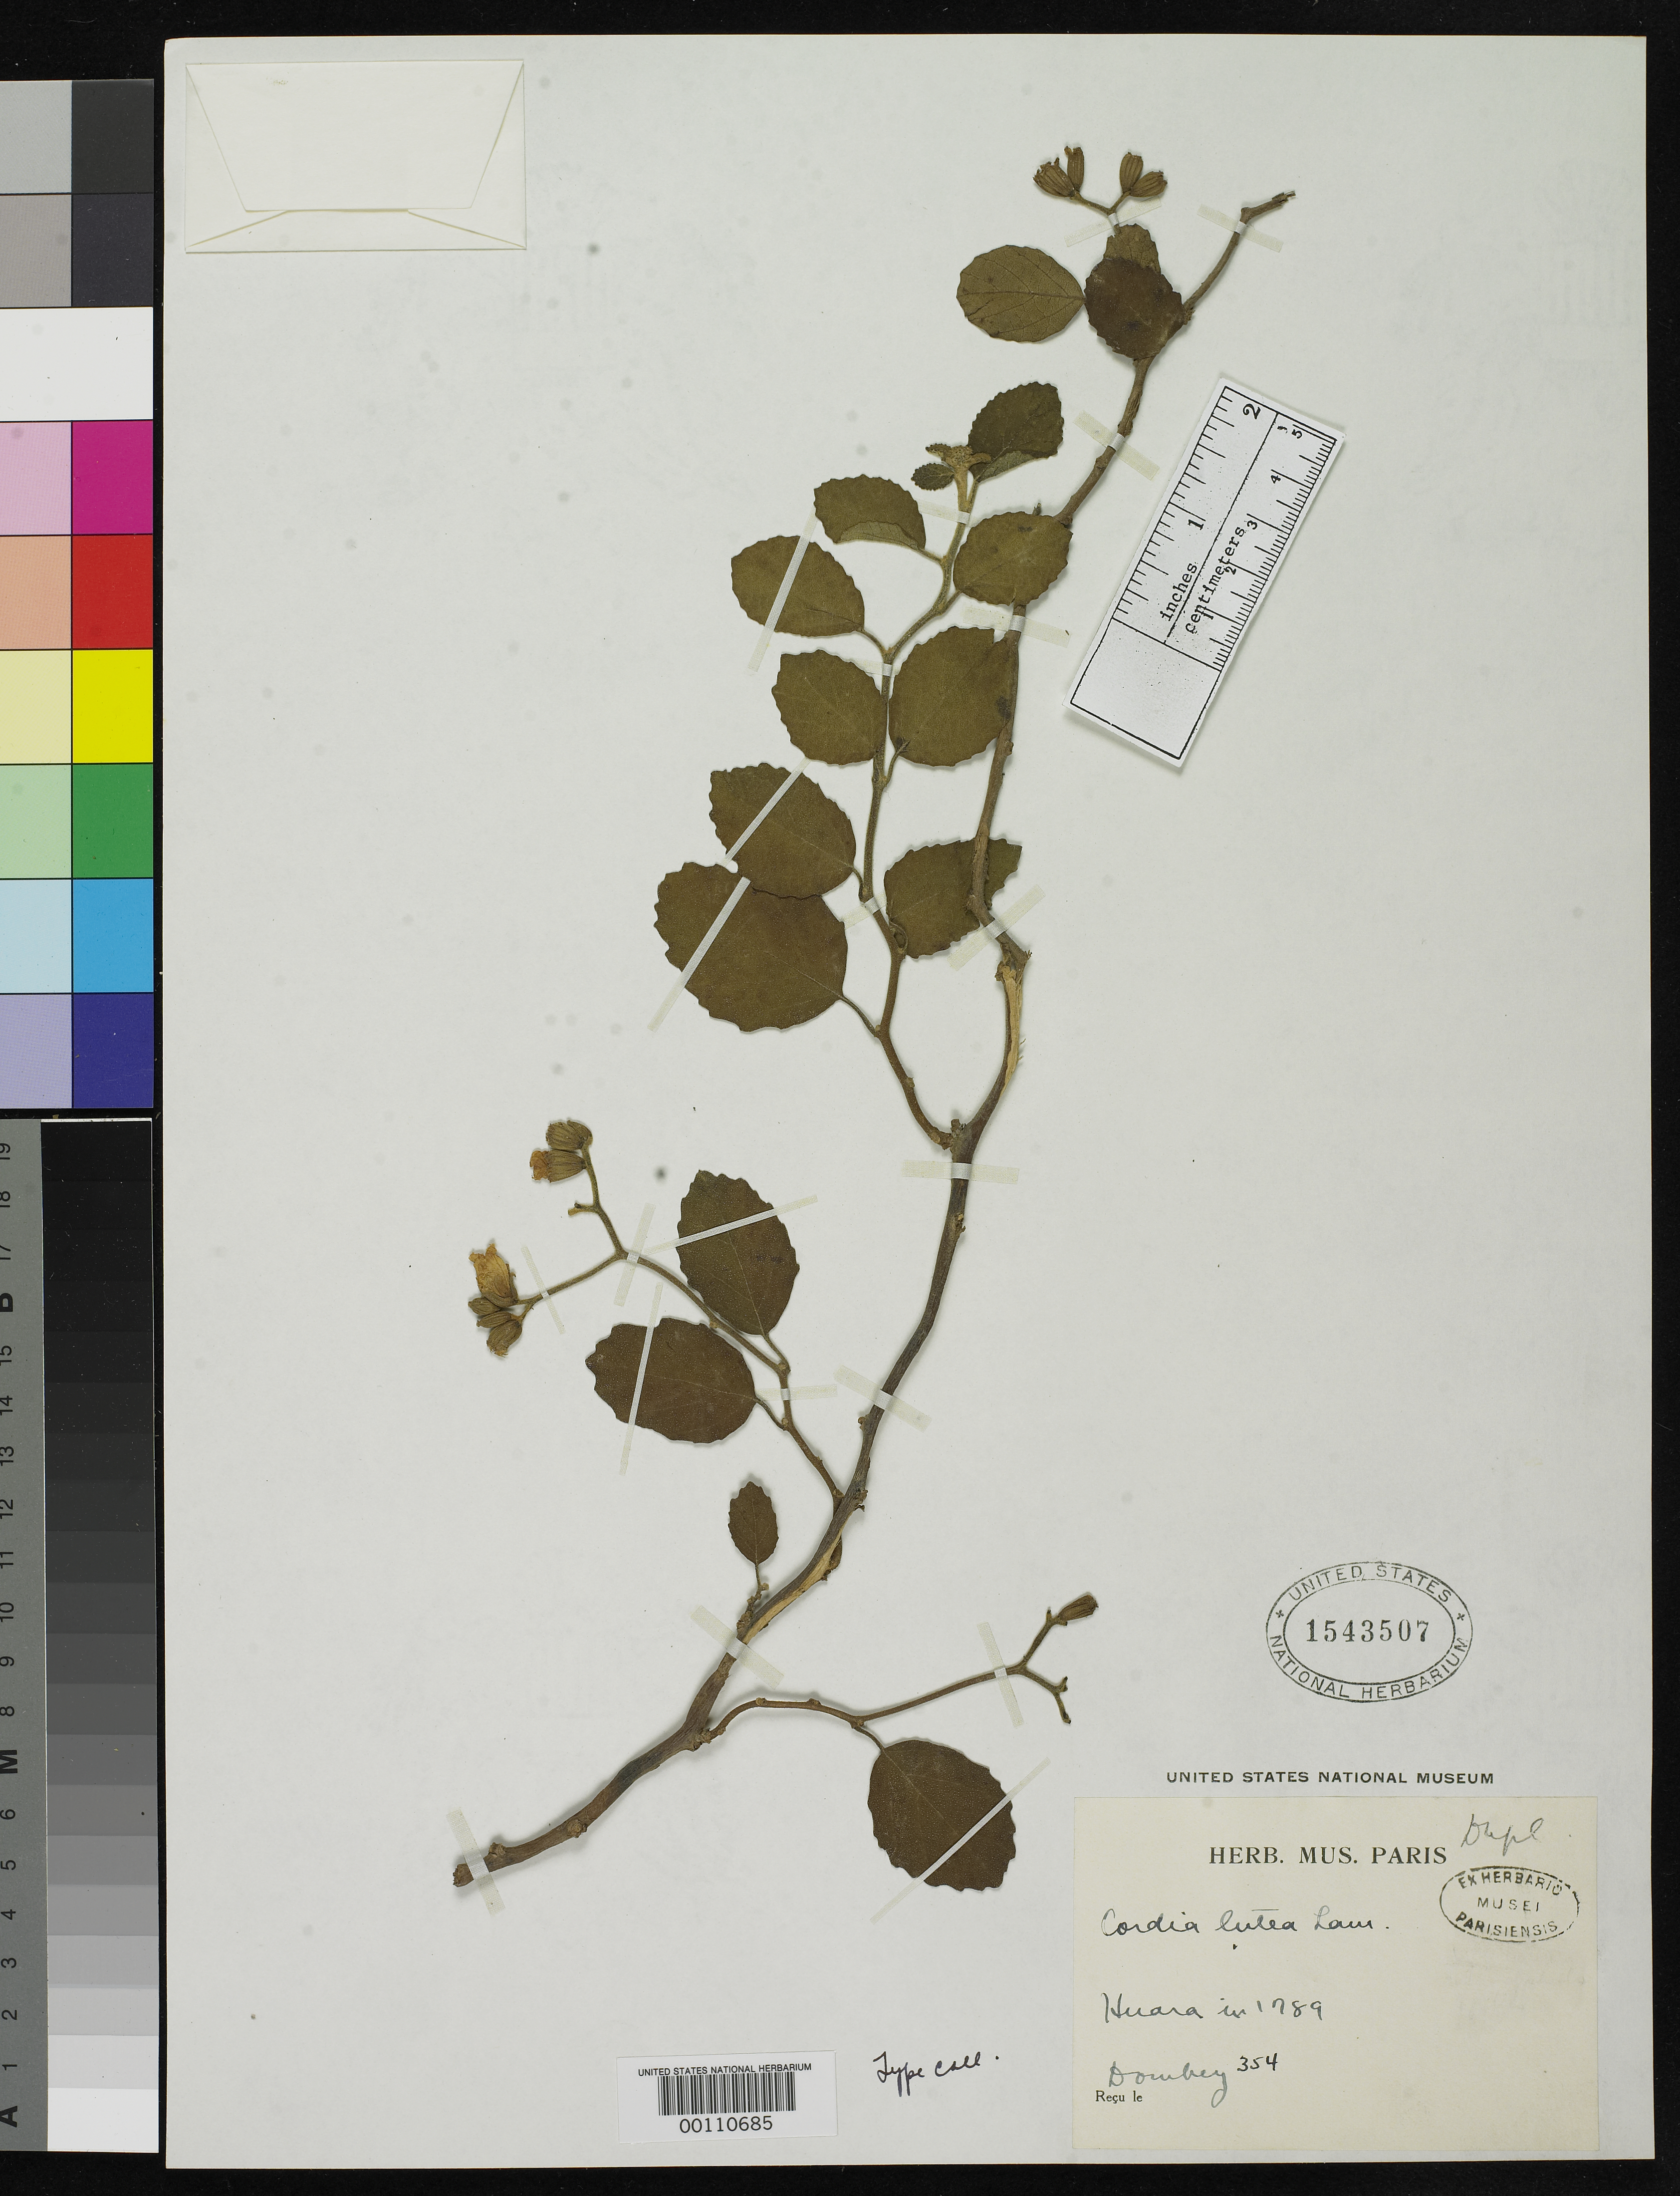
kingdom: Plantae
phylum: Tracheophyta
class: Magnoliopsida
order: Boraginales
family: Cordiaceae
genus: Cordia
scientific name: Cordia lutea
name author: Lam.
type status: Type Collection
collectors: ex herb. Dombey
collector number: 354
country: Peru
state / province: San Martín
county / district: Mariscal Cáceres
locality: Rio Huallaga, margen Derecha del; Balsa Probana; dtto. Tocache Nuevo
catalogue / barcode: US 1543507